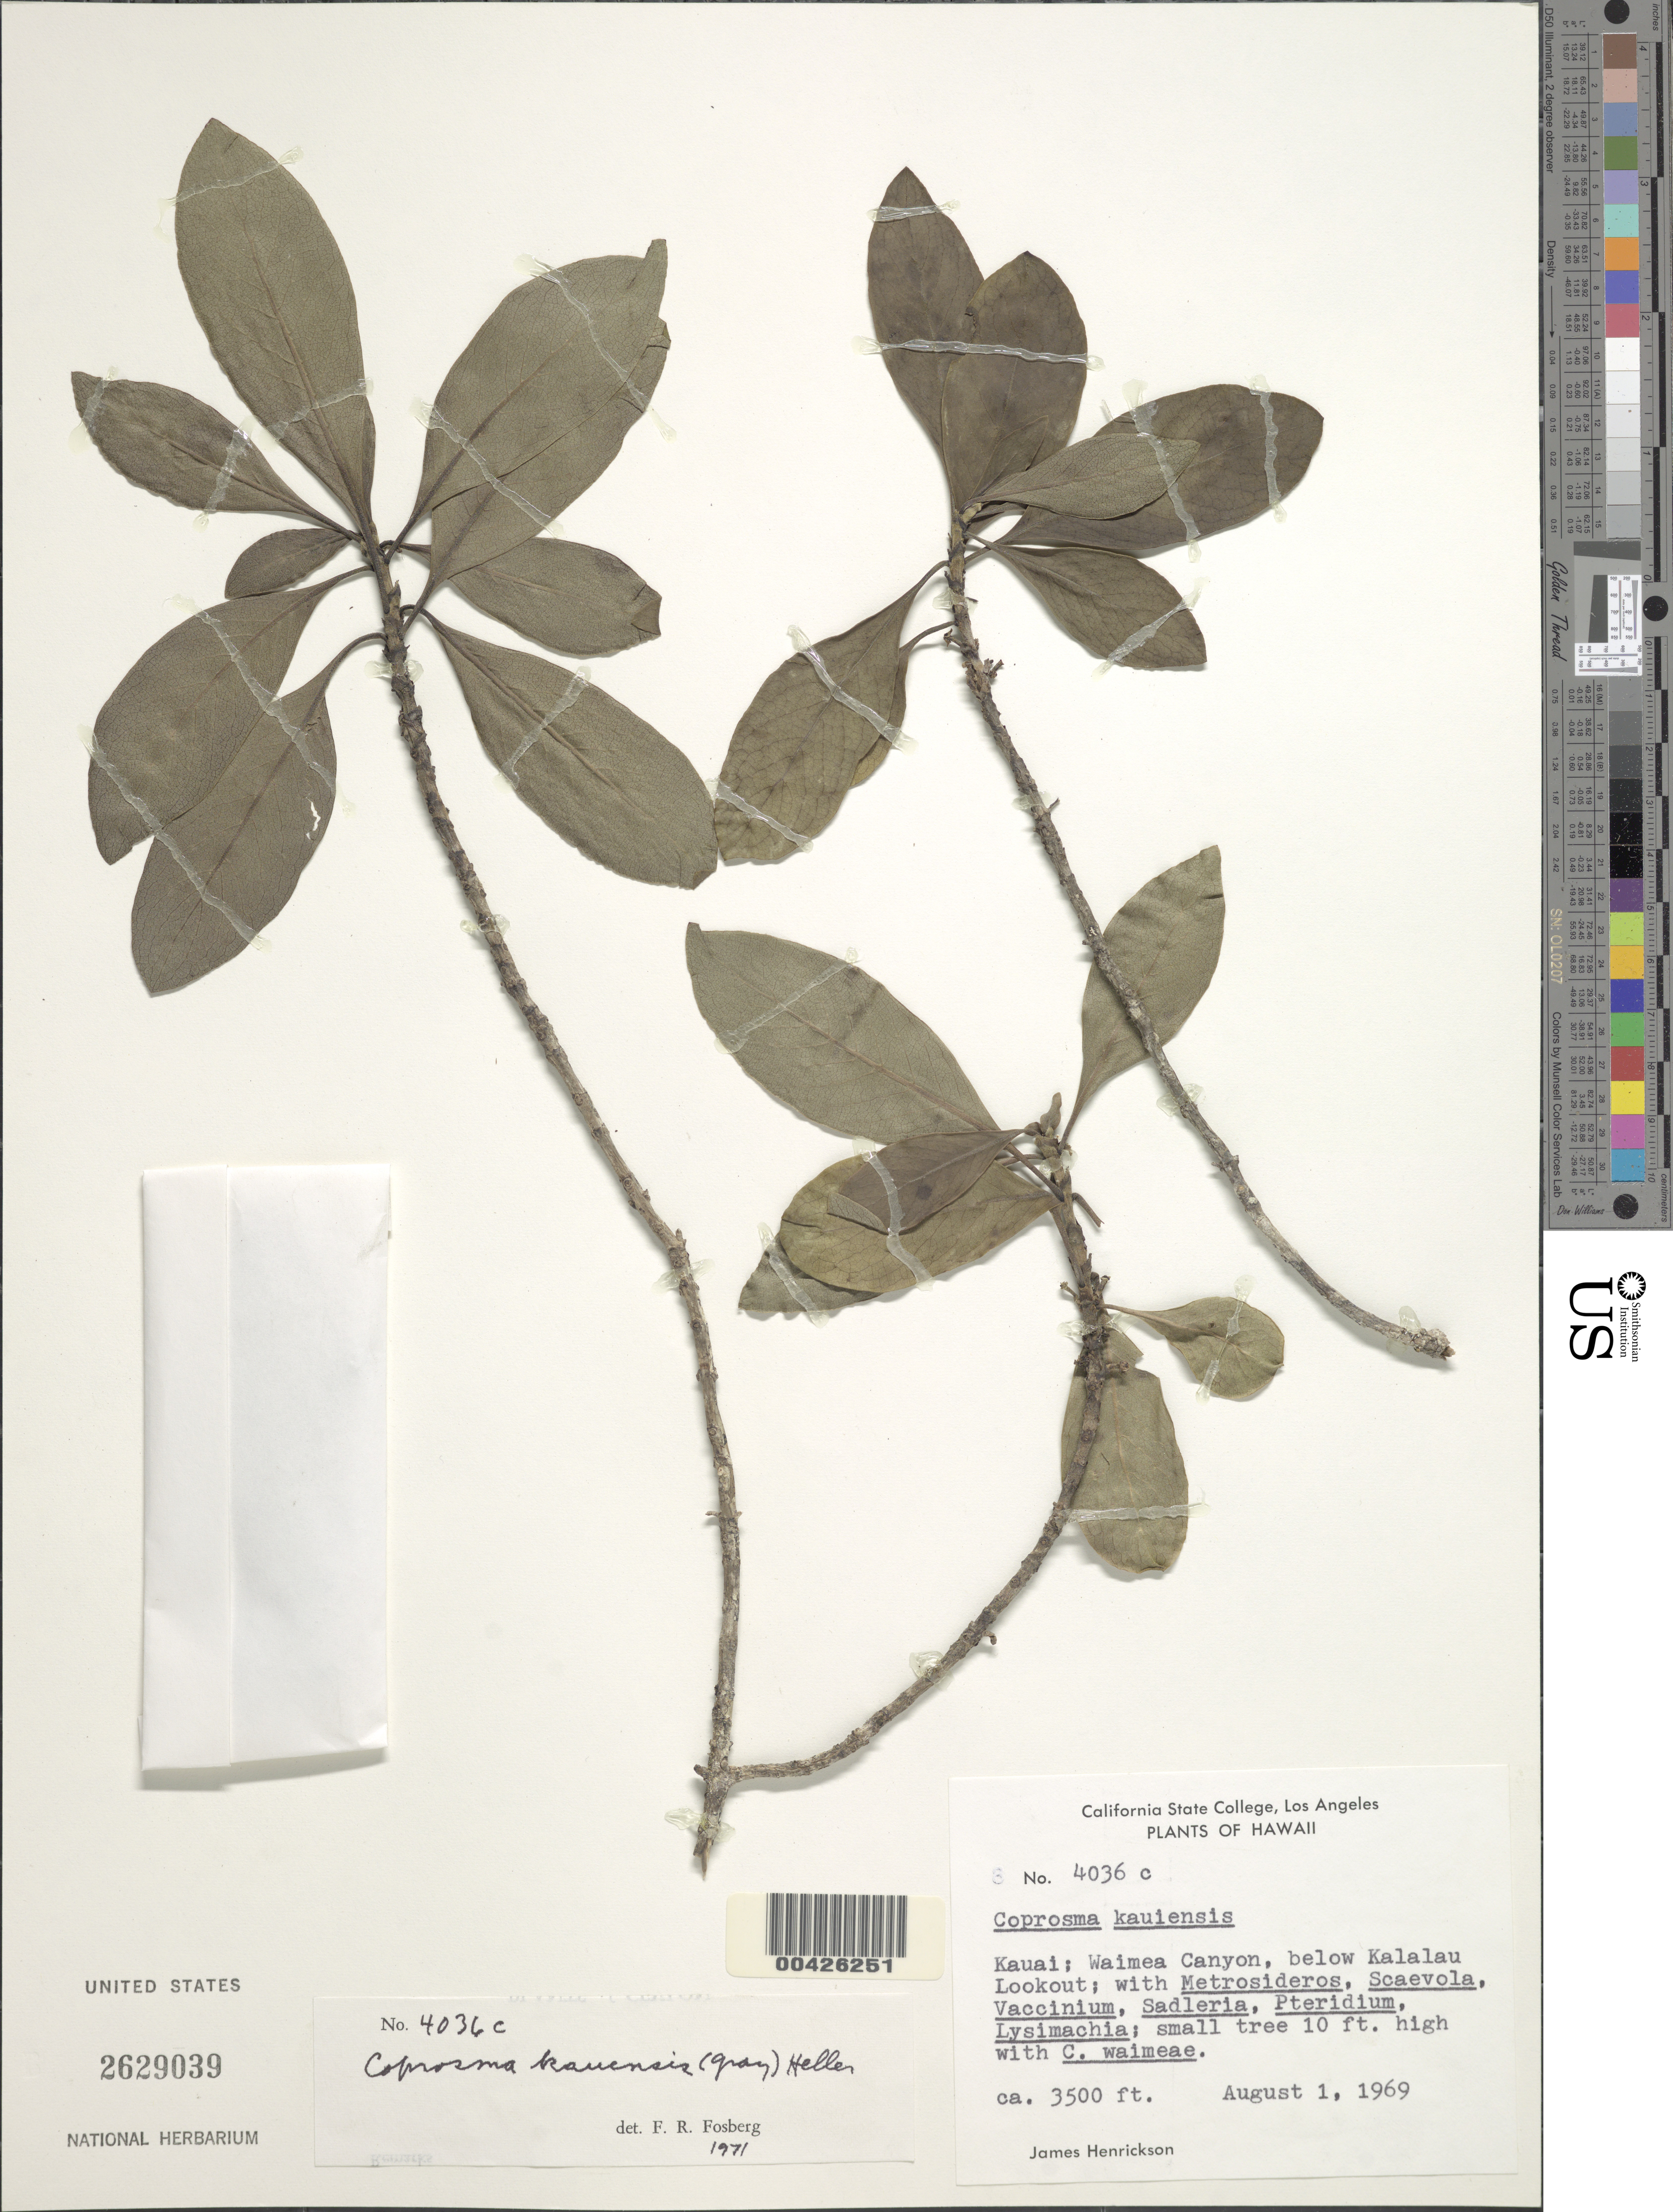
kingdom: Plantae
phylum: Tracheophyta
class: Magnoliopsida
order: Gentianales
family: Rubiaceae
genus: Coprosma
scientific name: Coprosma kauensis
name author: A. Heller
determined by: Fosberg, F. R.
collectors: J. S. Henrickson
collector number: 4036c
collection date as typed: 1 Aug 1969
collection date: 1969-08-01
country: United States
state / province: Hawaii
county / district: Kauai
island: Kaua'i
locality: Waimea Canyon, below Kalalau Lookout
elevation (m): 1067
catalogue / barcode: US 2629039